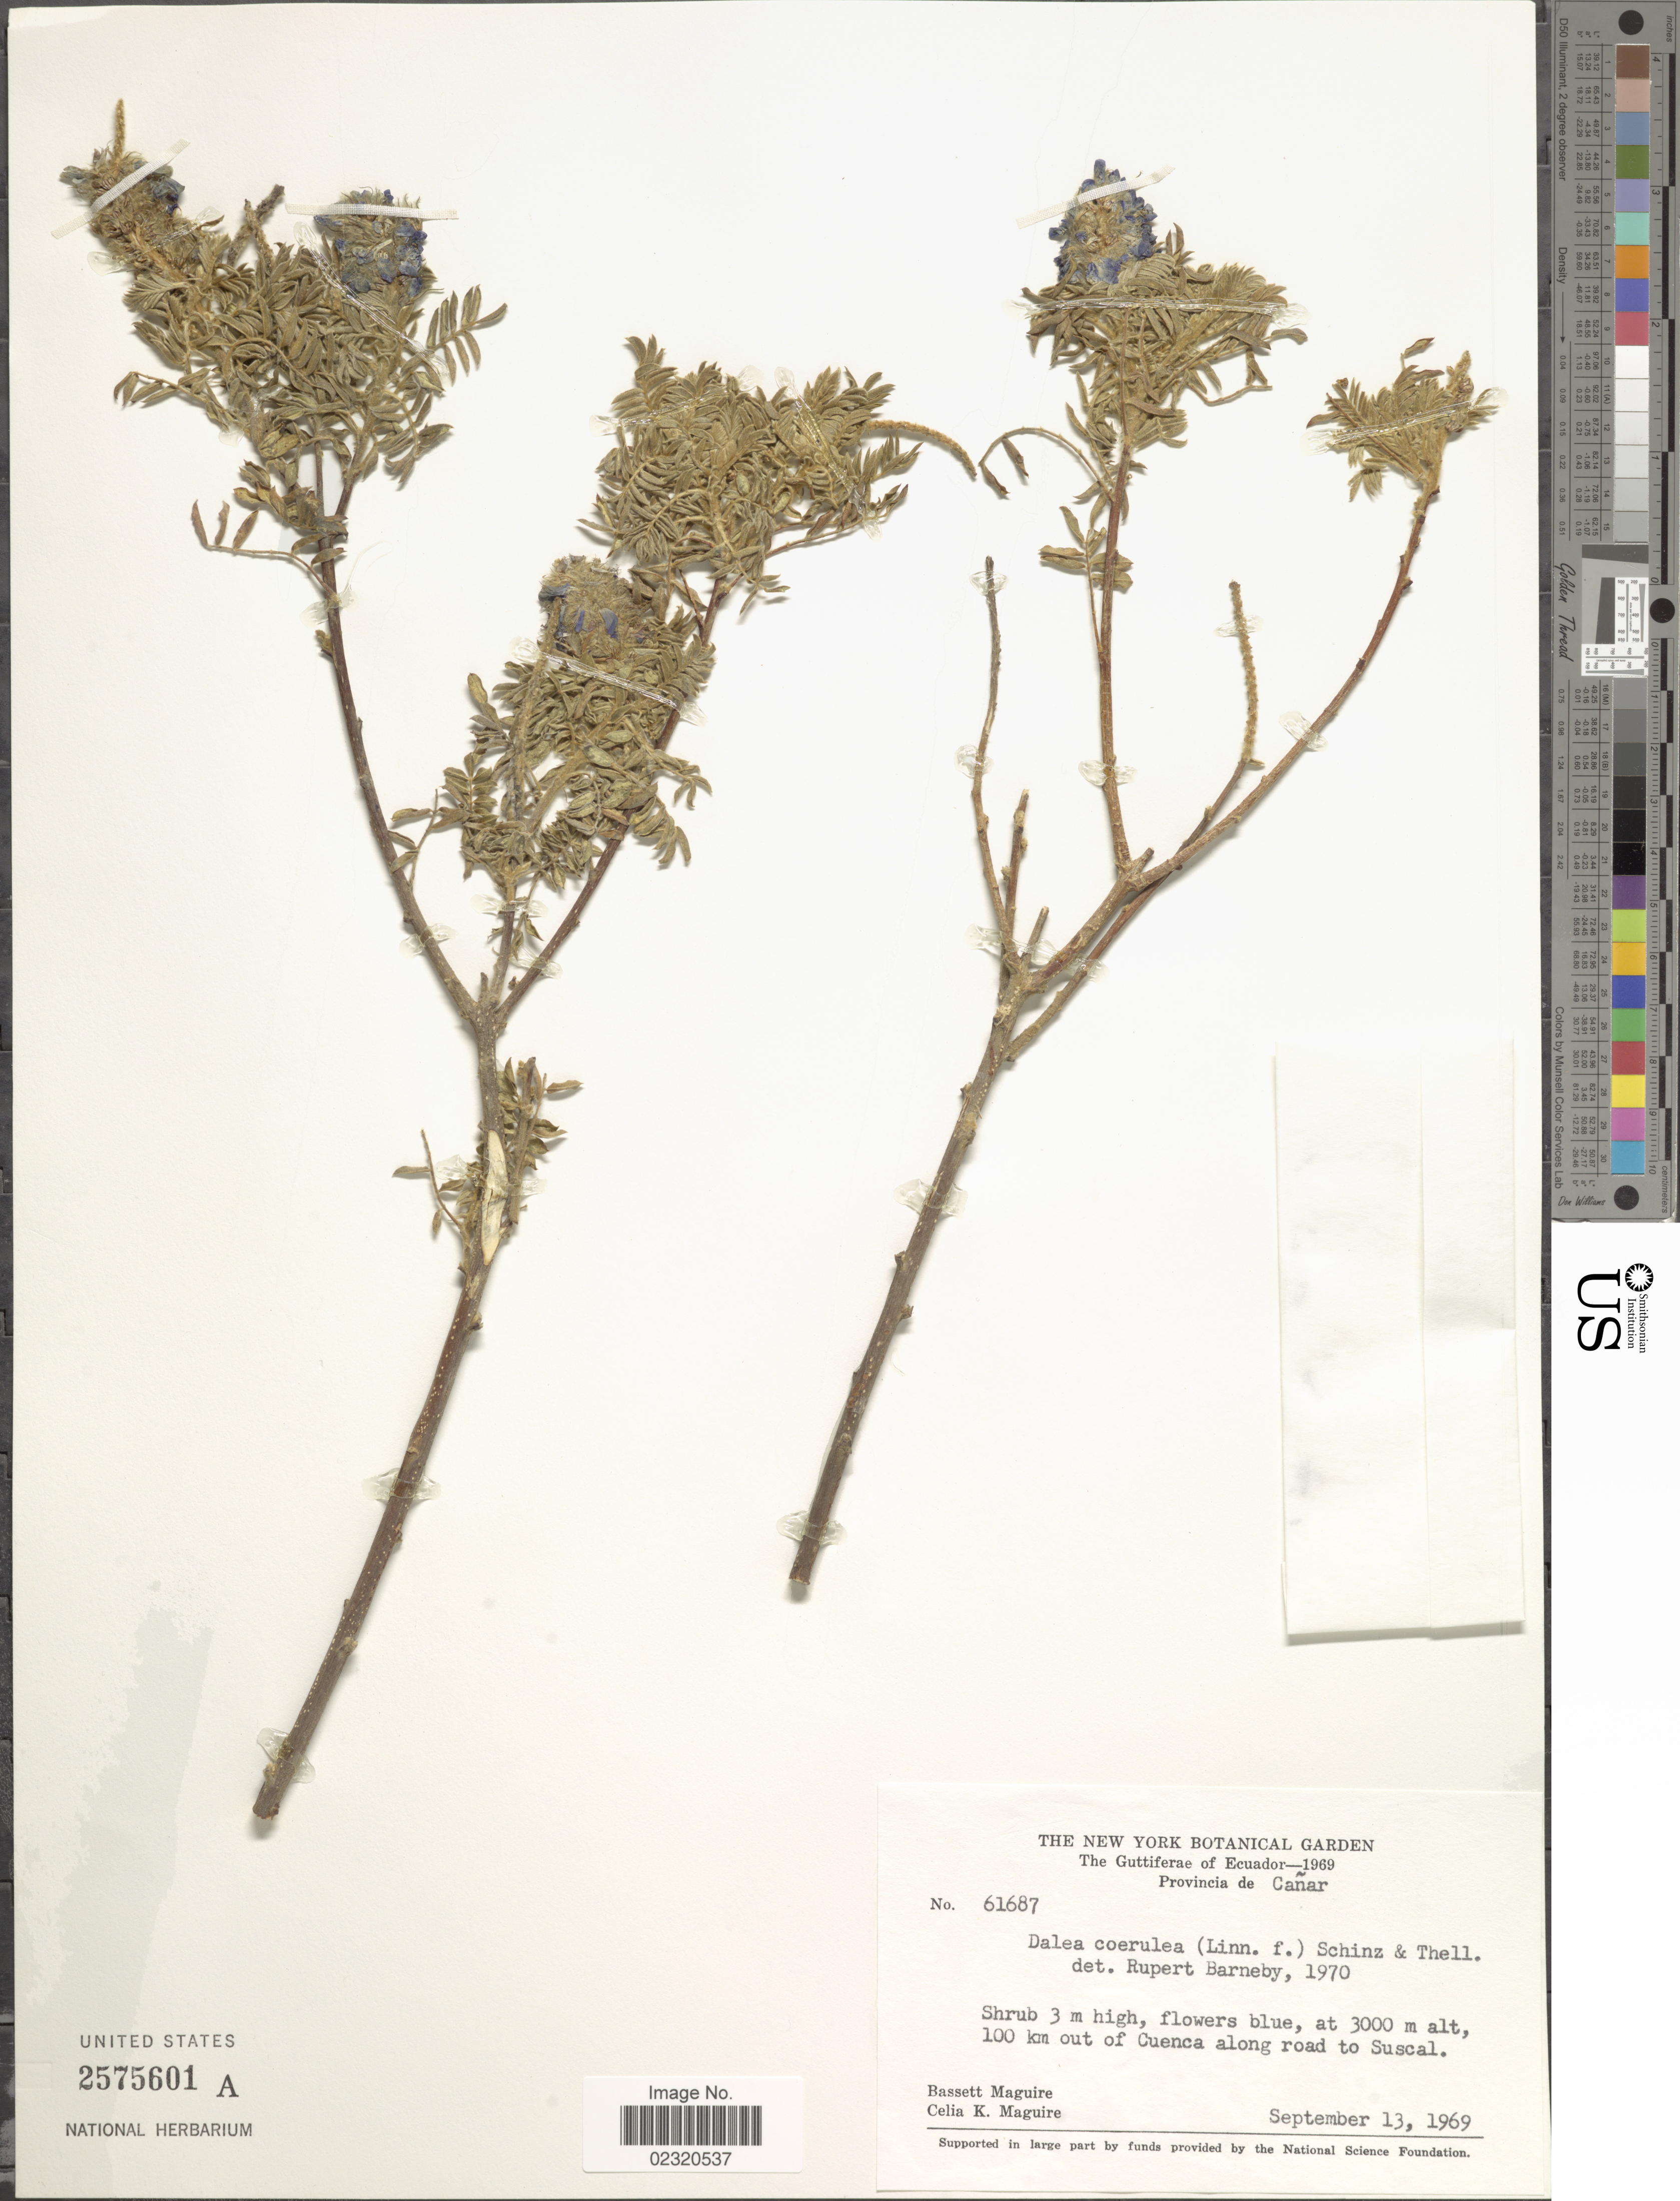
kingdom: Plantae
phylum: Tracheophyta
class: Magnoliopsida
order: Fabales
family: Fabaceae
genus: Dalea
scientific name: Dalea coerulea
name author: (L. f.) Schinz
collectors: B. Maguire & C. K. Maguire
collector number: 61687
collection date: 1969-09-13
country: Ecuador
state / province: Cañar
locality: The Guttiferae, 100 km out of Cuenca along road to Suscal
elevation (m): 3000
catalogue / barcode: US 2575601A